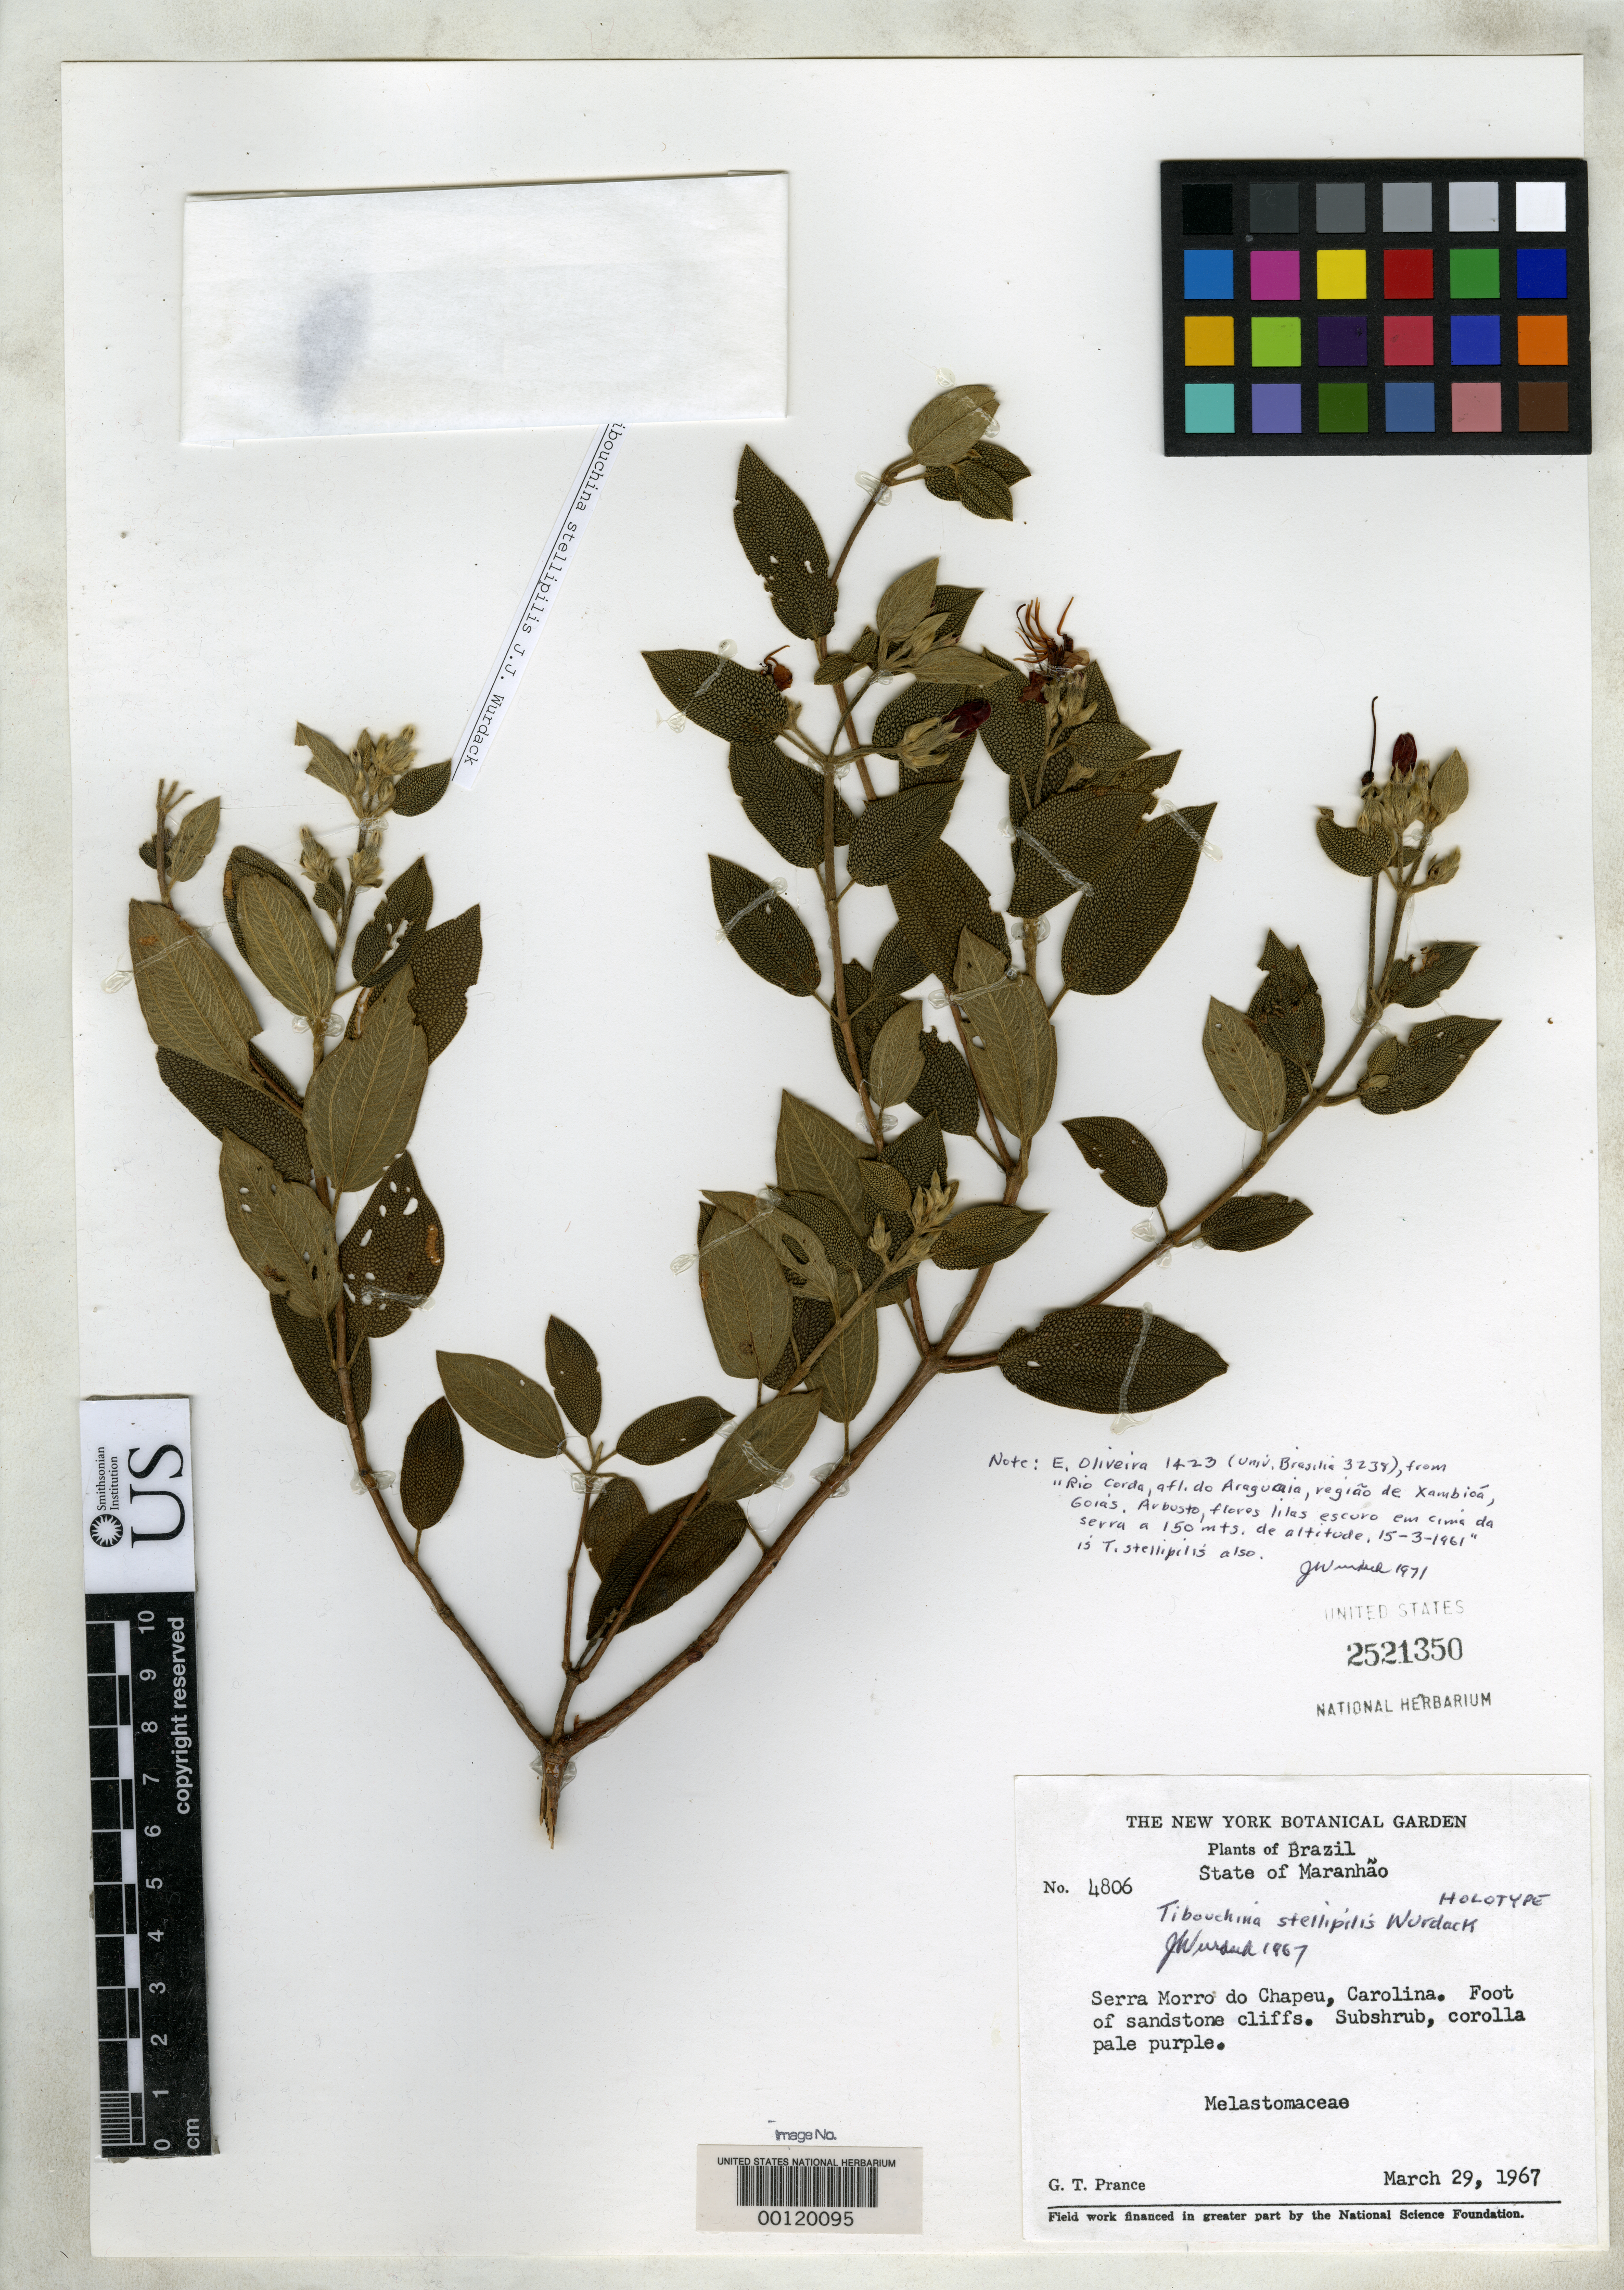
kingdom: Plantae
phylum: Tracheophyta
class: Magnoliopsida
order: Myrtales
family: Melastomataceae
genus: Tibouchina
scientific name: Tibouchina stellipilis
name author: Wurdack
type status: Holotype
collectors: G. T. Prance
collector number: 4806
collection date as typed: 29 Mar 1967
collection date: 1967-03-29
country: Brazil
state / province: Maranhão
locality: Serra Morro do Chapeu, Corolina.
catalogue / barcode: US 2521350